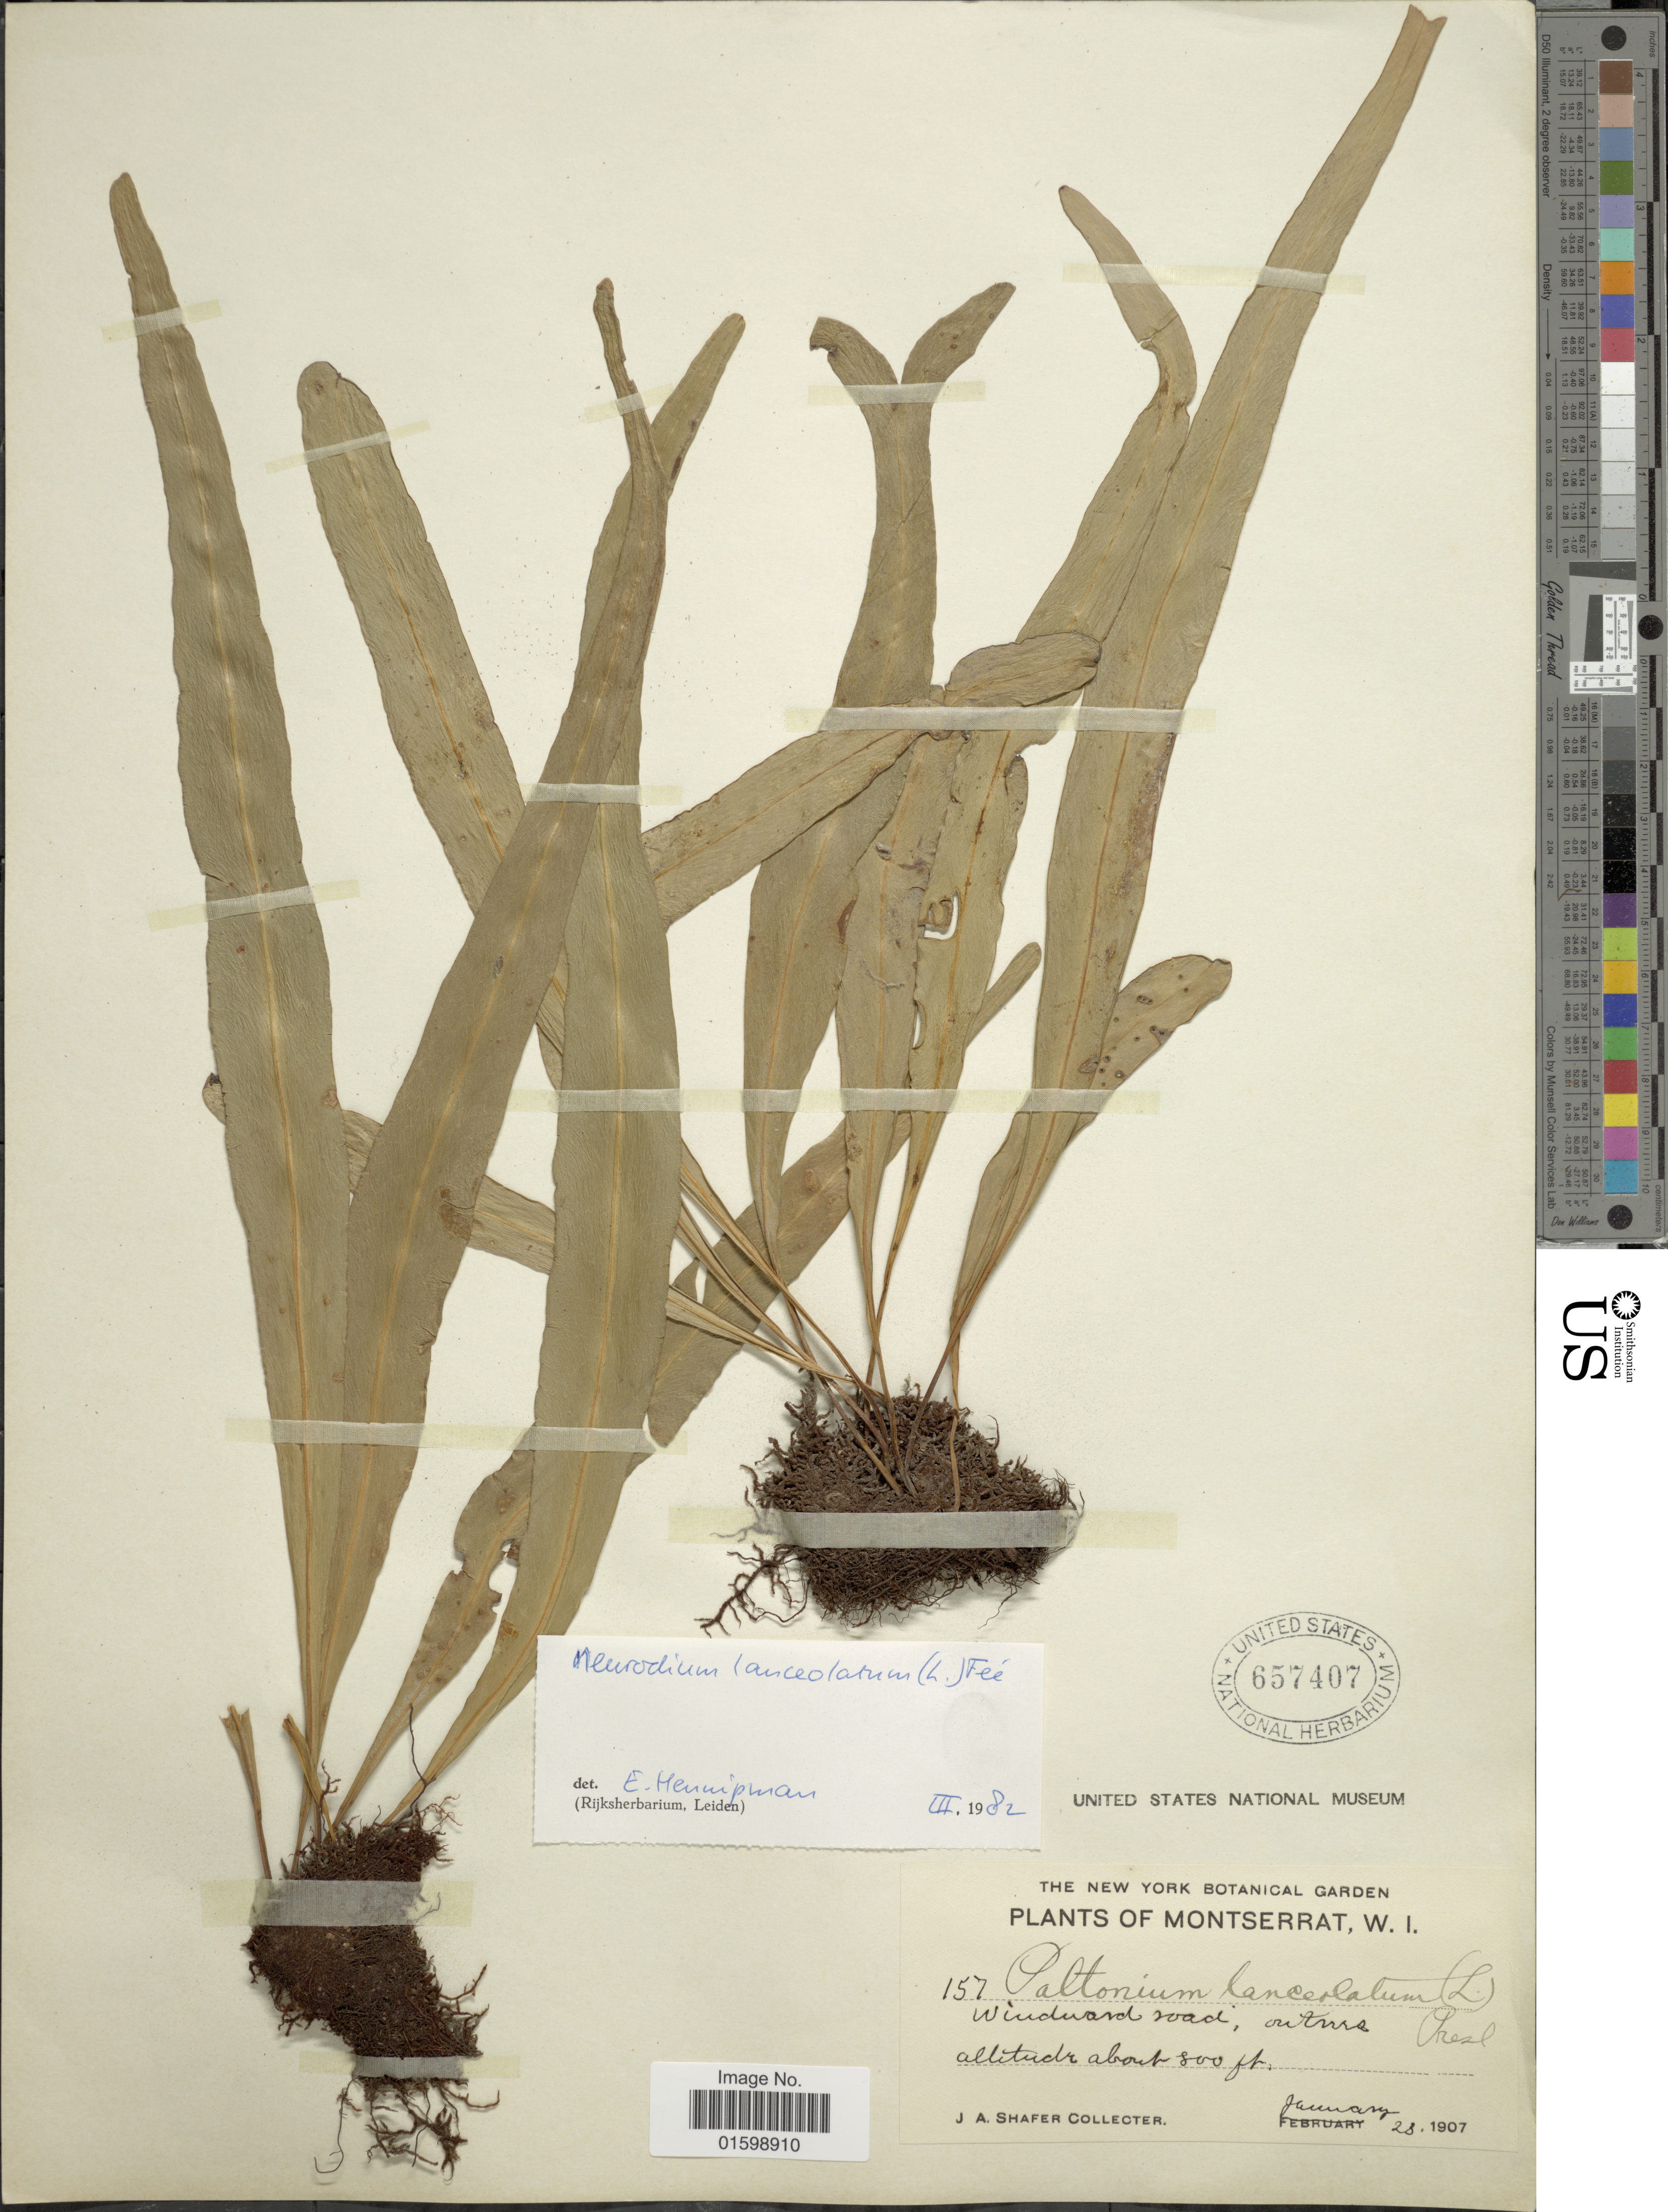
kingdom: Plantae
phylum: Tracheophyta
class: Polypodiopsida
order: Polypodiales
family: Polypodiaceae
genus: Pleopeltis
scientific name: Pleopeltis marginata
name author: A.R. Sm. & Tejero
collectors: J. A. Shafer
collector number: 157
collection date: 1907-01-23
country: Montserrat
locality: Windward road; on tree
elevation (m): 244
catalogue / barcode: US 657407